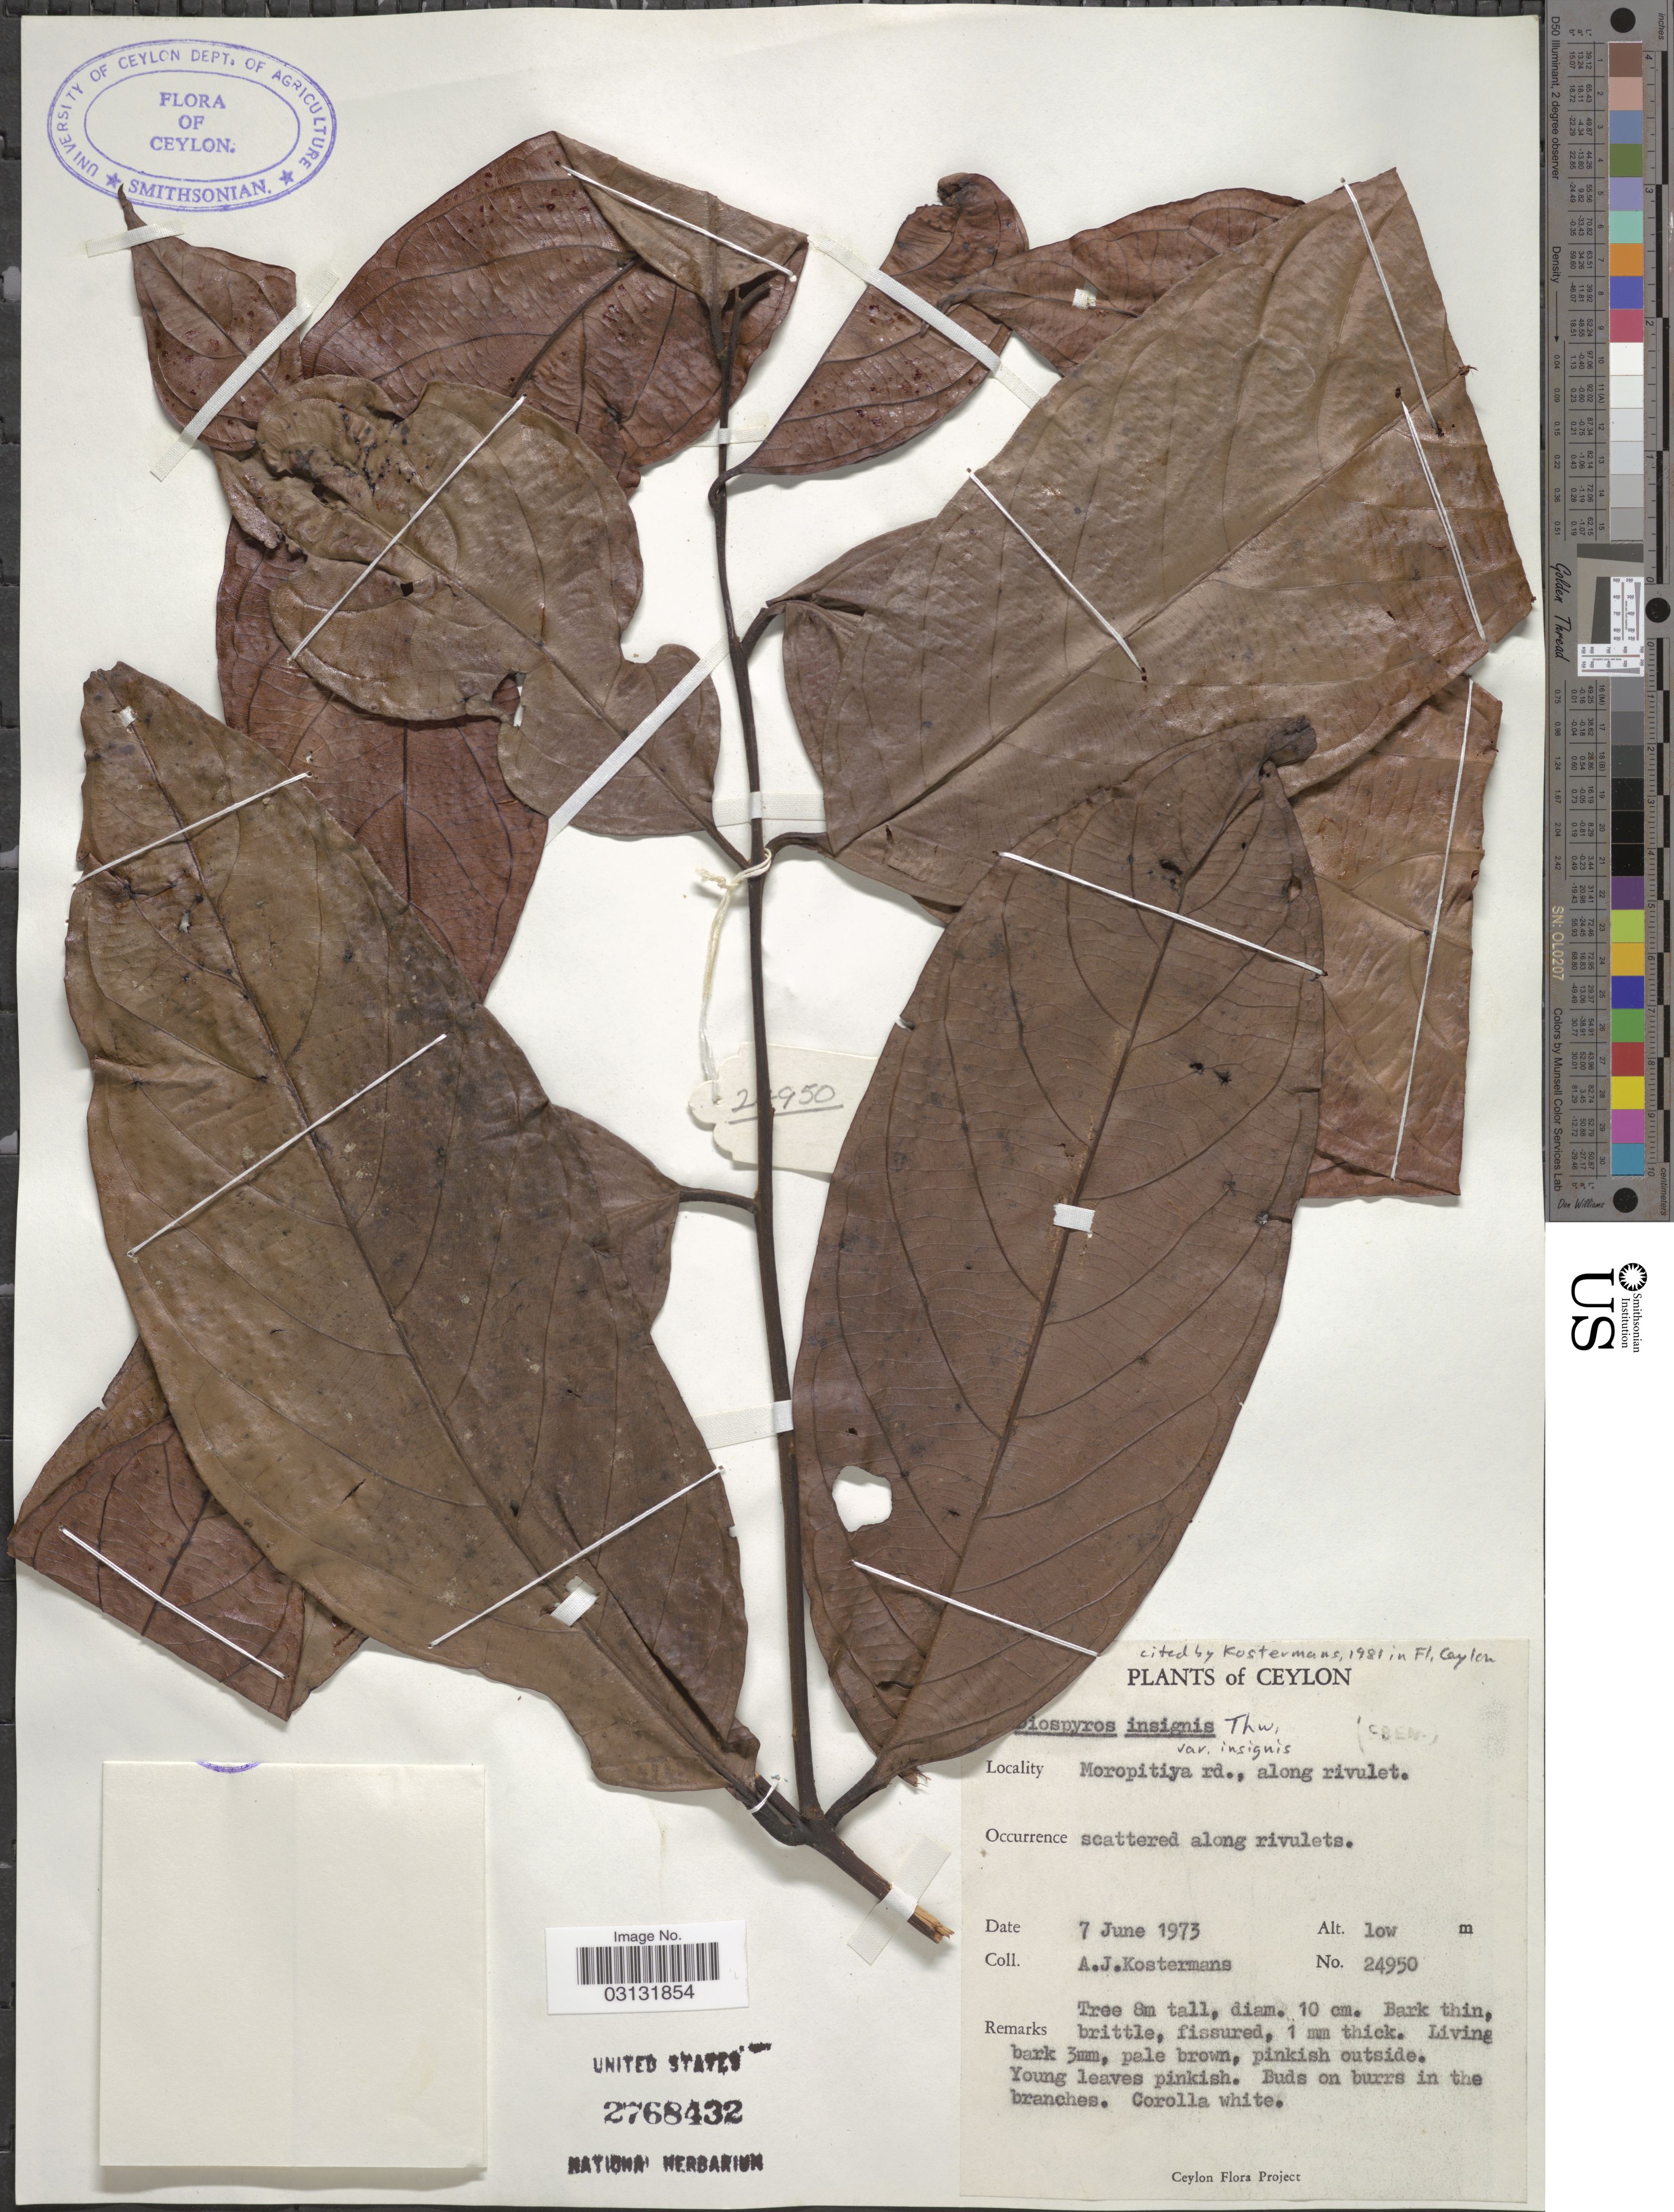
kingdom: Plantae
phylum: Tracheophyta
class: Magnoliopsida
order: Ericales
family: Ebenaceae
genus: Diospyros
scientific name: Diospyros insignis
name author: Thwaites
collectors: A. J. G. Kostermans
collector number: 24950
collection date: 1973-06-07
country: Sri Lanka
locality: Ceylon. Moropitiya rd., along rivulet.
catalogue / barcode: US 2768432